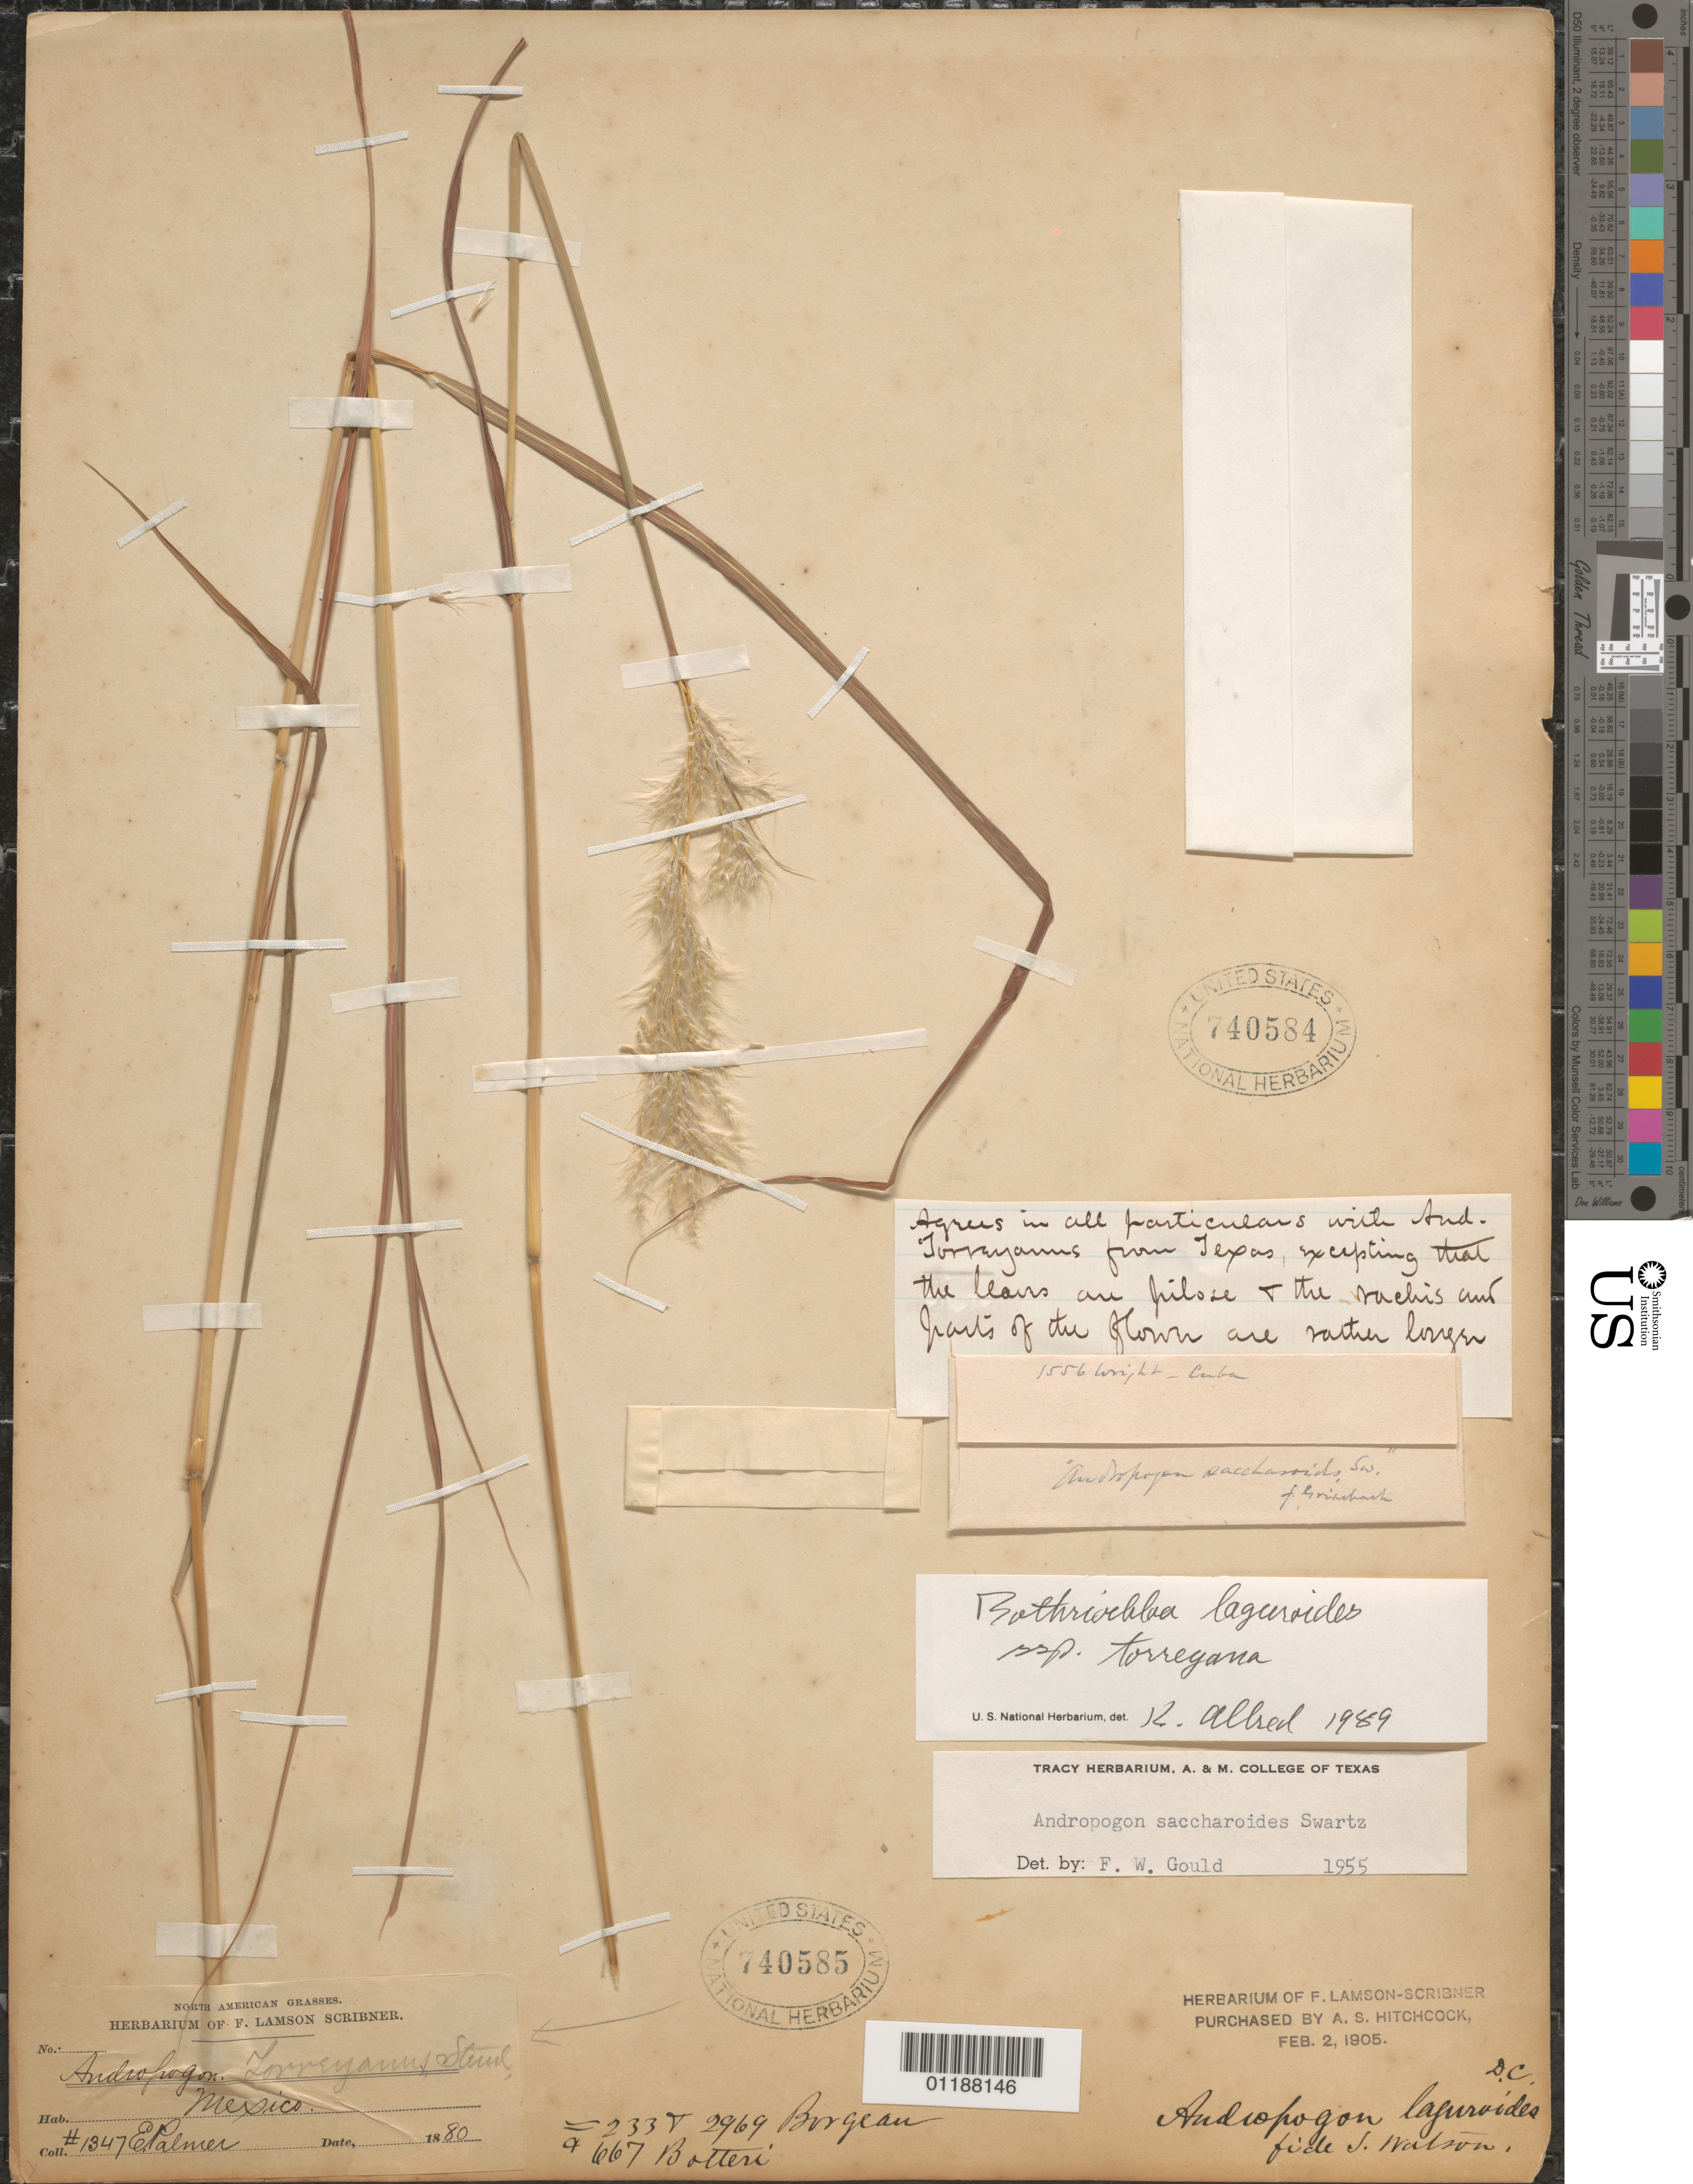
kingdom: Plantae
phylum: Tracheophyta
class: Liliopsida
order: Poales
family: Poaceae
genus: Bothriochloa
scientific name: Bothriochloa laguroides subsp. torreyana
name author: (Steud.) Allred & Gould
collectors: E. Palmer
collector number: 1347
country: Mexico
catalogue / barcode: US 740585